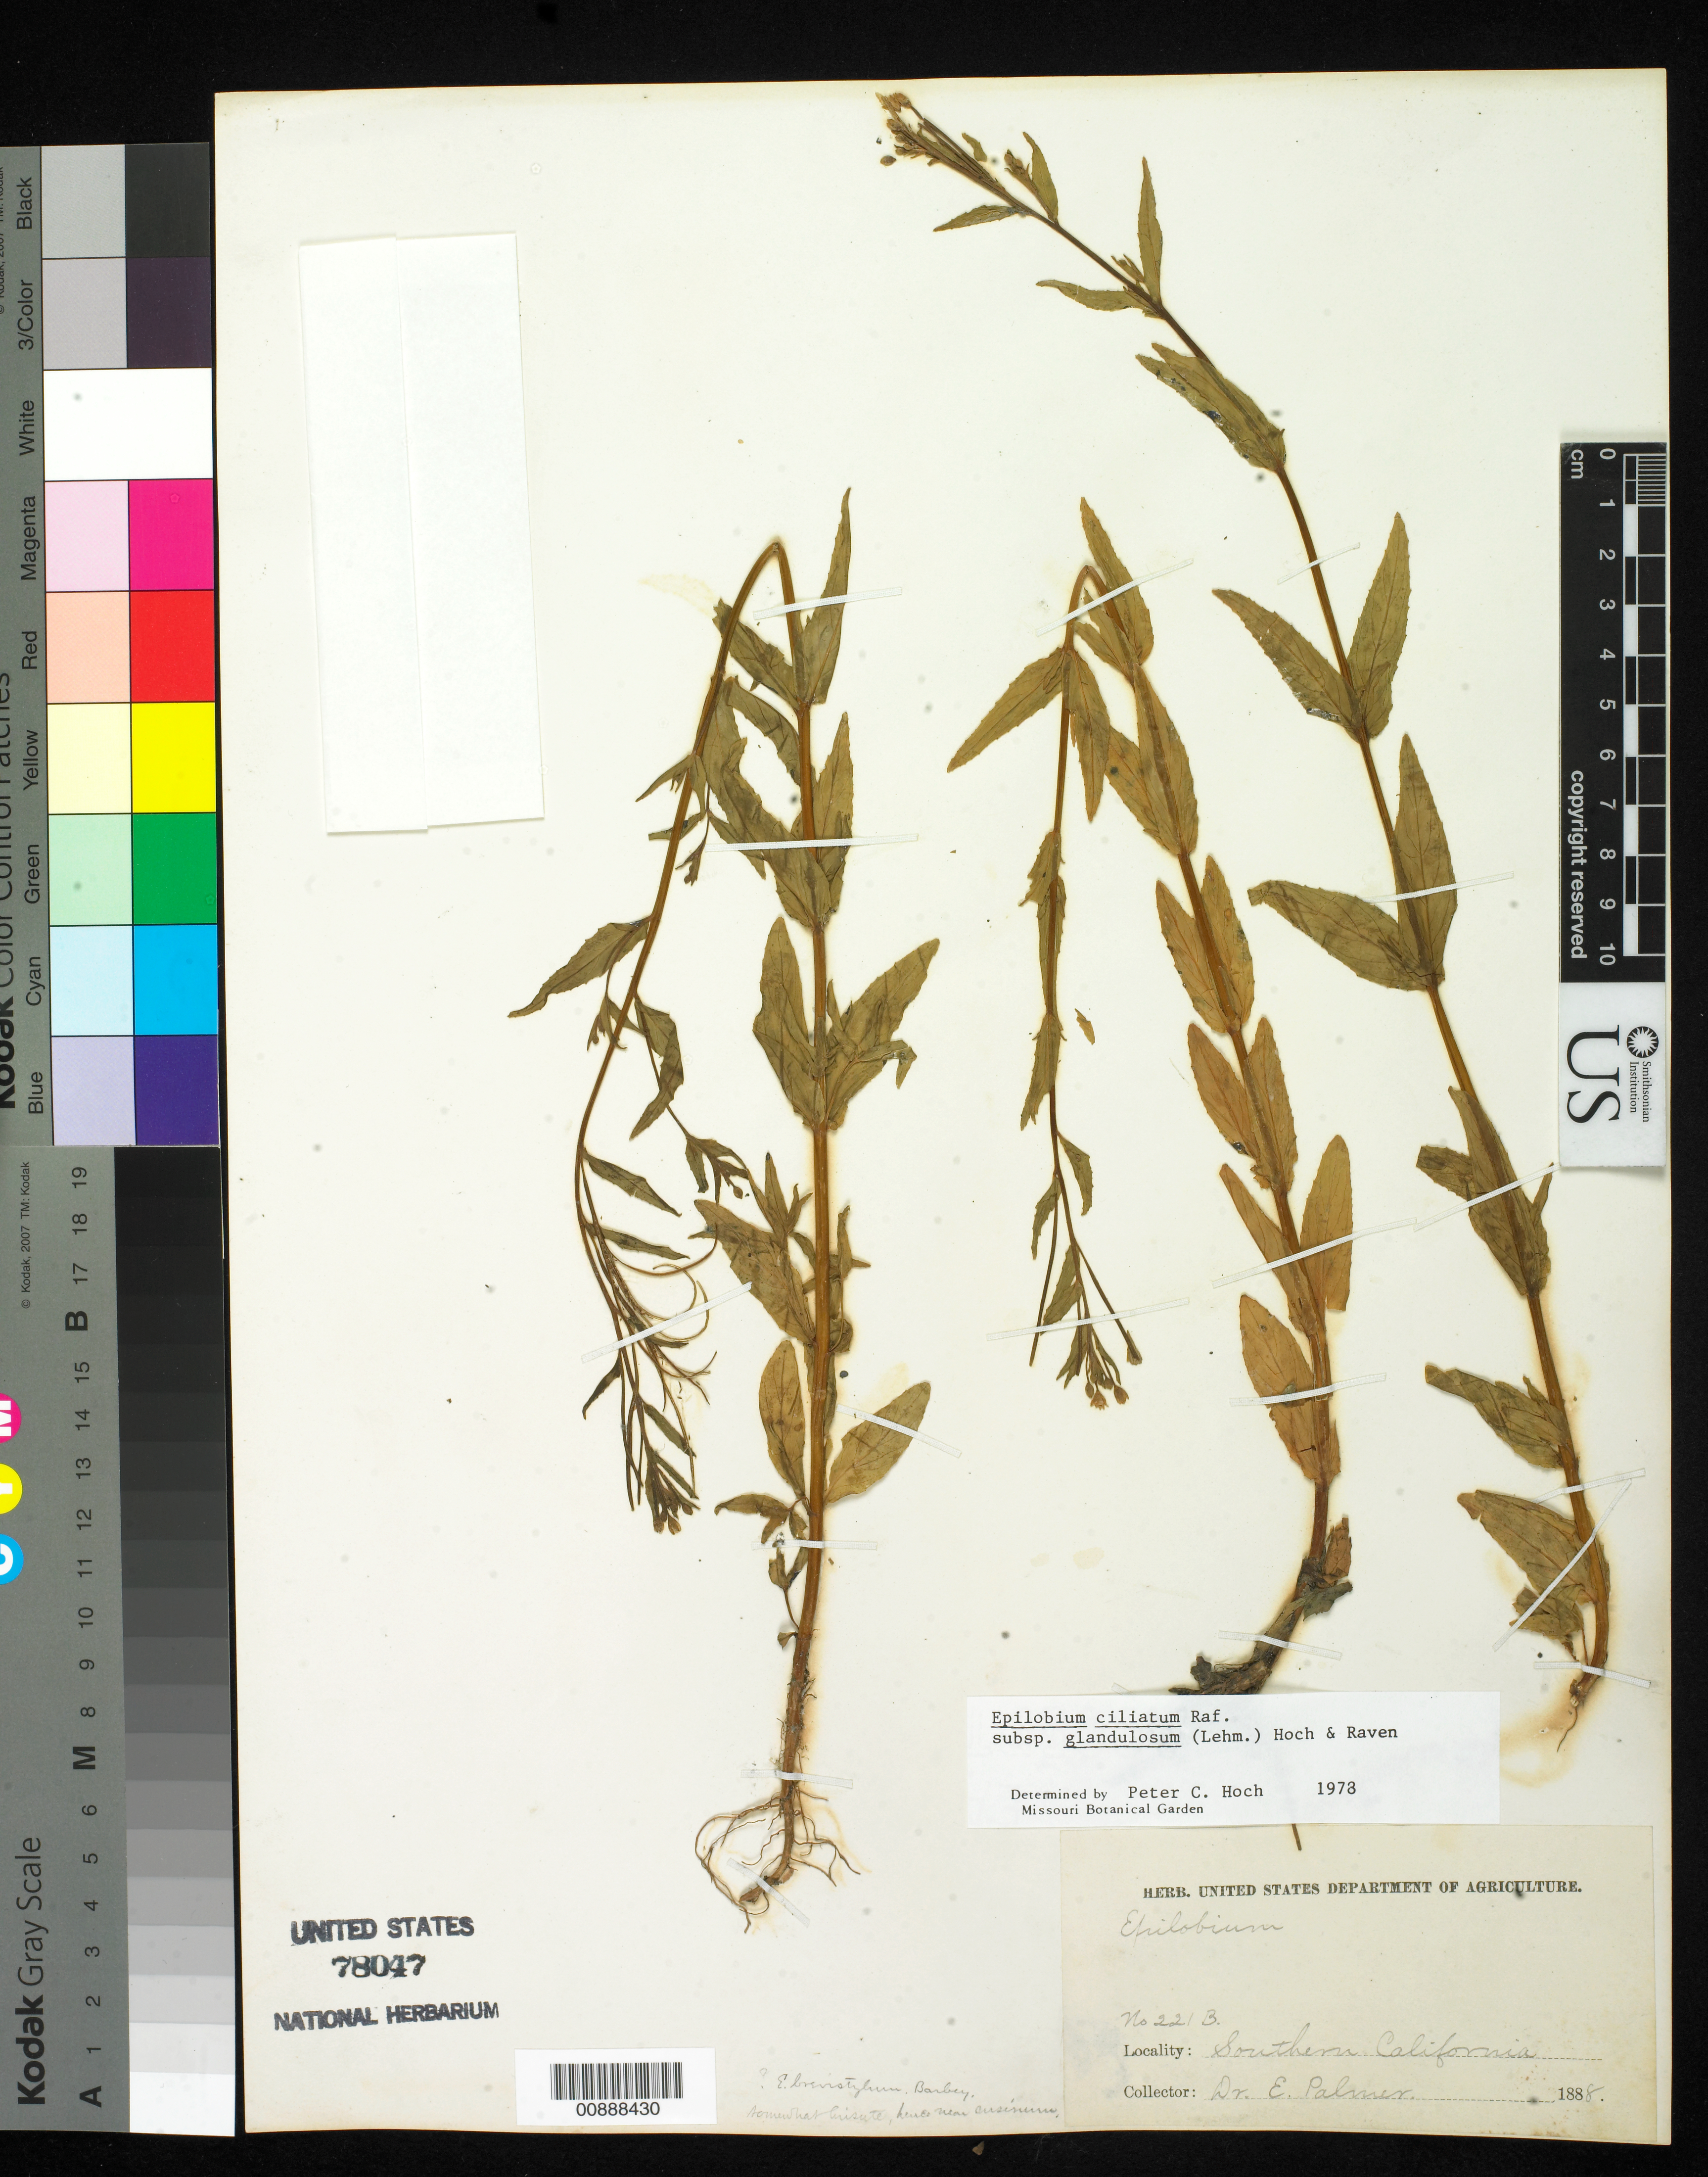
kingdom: Plantae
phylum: Tracheophyta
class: Magnoliopsida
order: Myrtales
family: Onagraceae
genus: Epilobium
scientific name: Epilobium ciliatum subsp. glandulosum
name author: (Lehm.) Hoch & P.H. Raven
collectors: E. Palmer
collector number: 221 B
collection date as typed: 1888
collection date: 1888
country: United States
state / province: California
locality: Southern California.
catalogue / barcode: US 78047